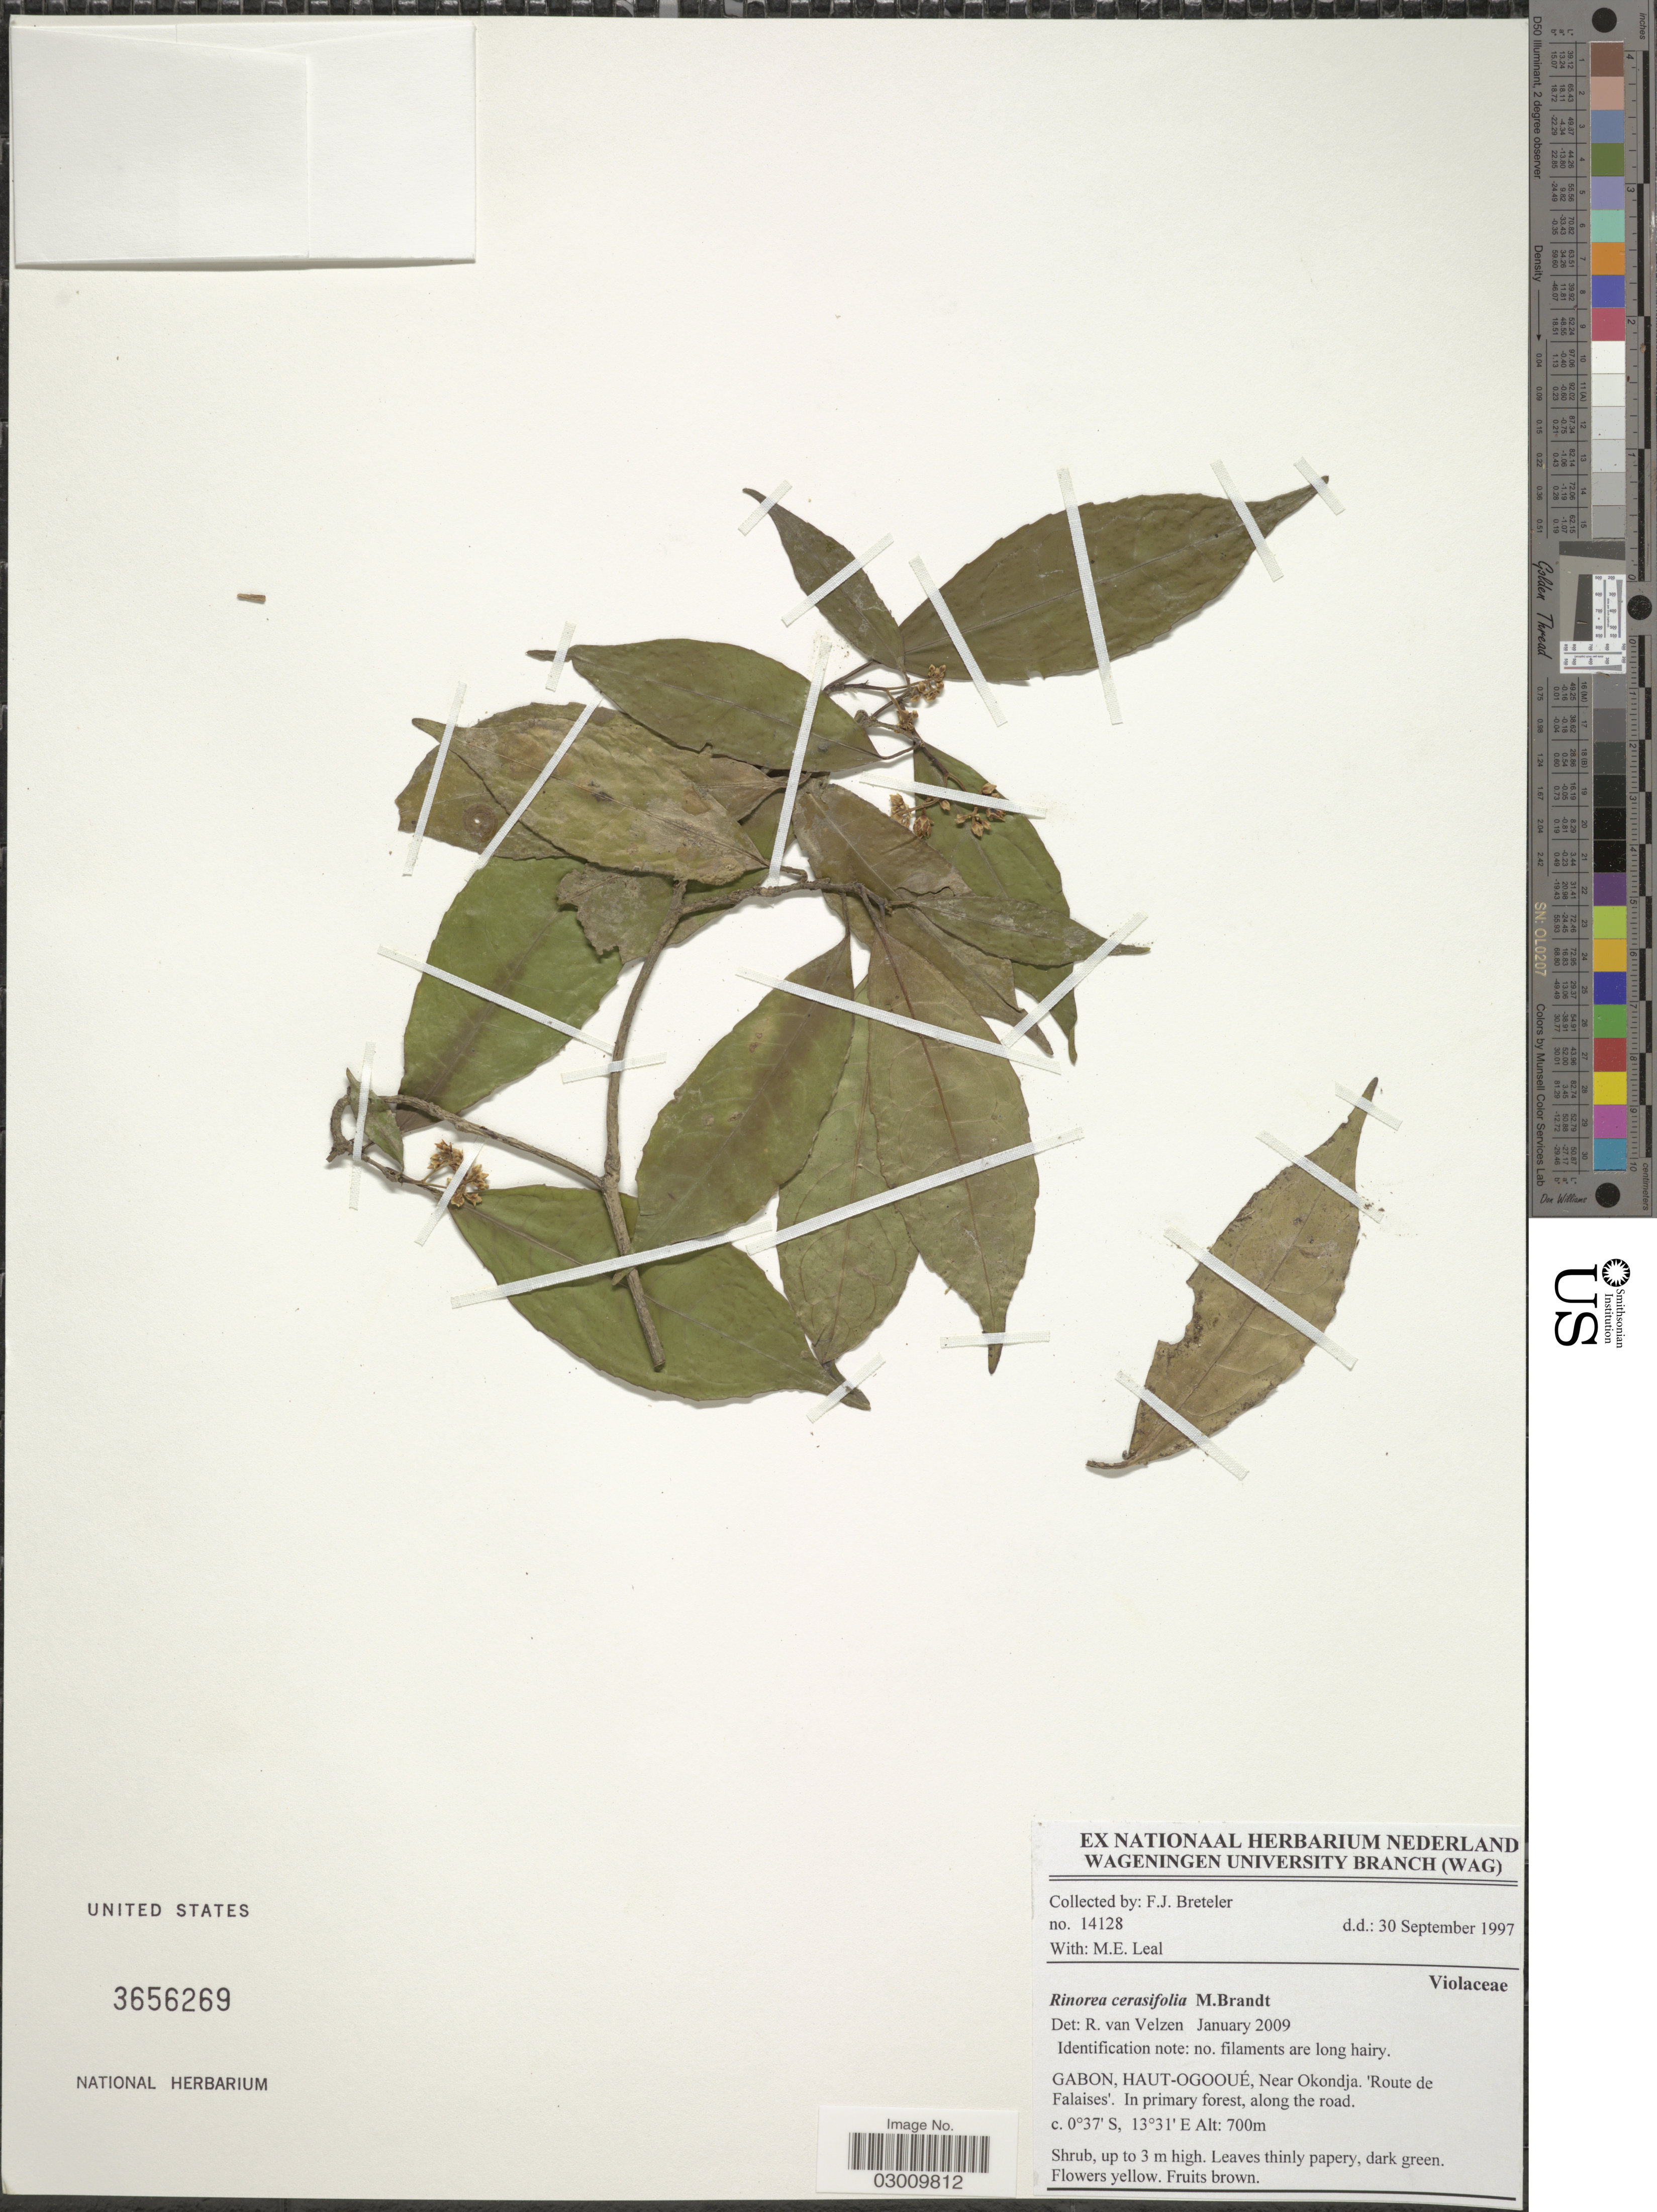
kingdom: Plantae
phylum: Tracheophyta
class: Magnoliopsida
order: Malpighiales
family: Violaceae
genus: Rinorea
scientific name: Rinorea cerasifolia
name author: M. Brandt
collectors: F. J. Breteler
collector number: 14128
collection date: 1997-09-30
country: Gabon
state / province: Haut-Ogooue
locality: Near Okondja. 'Route de Falaises'. Along the road.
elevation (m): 700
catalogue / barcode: US 3656269